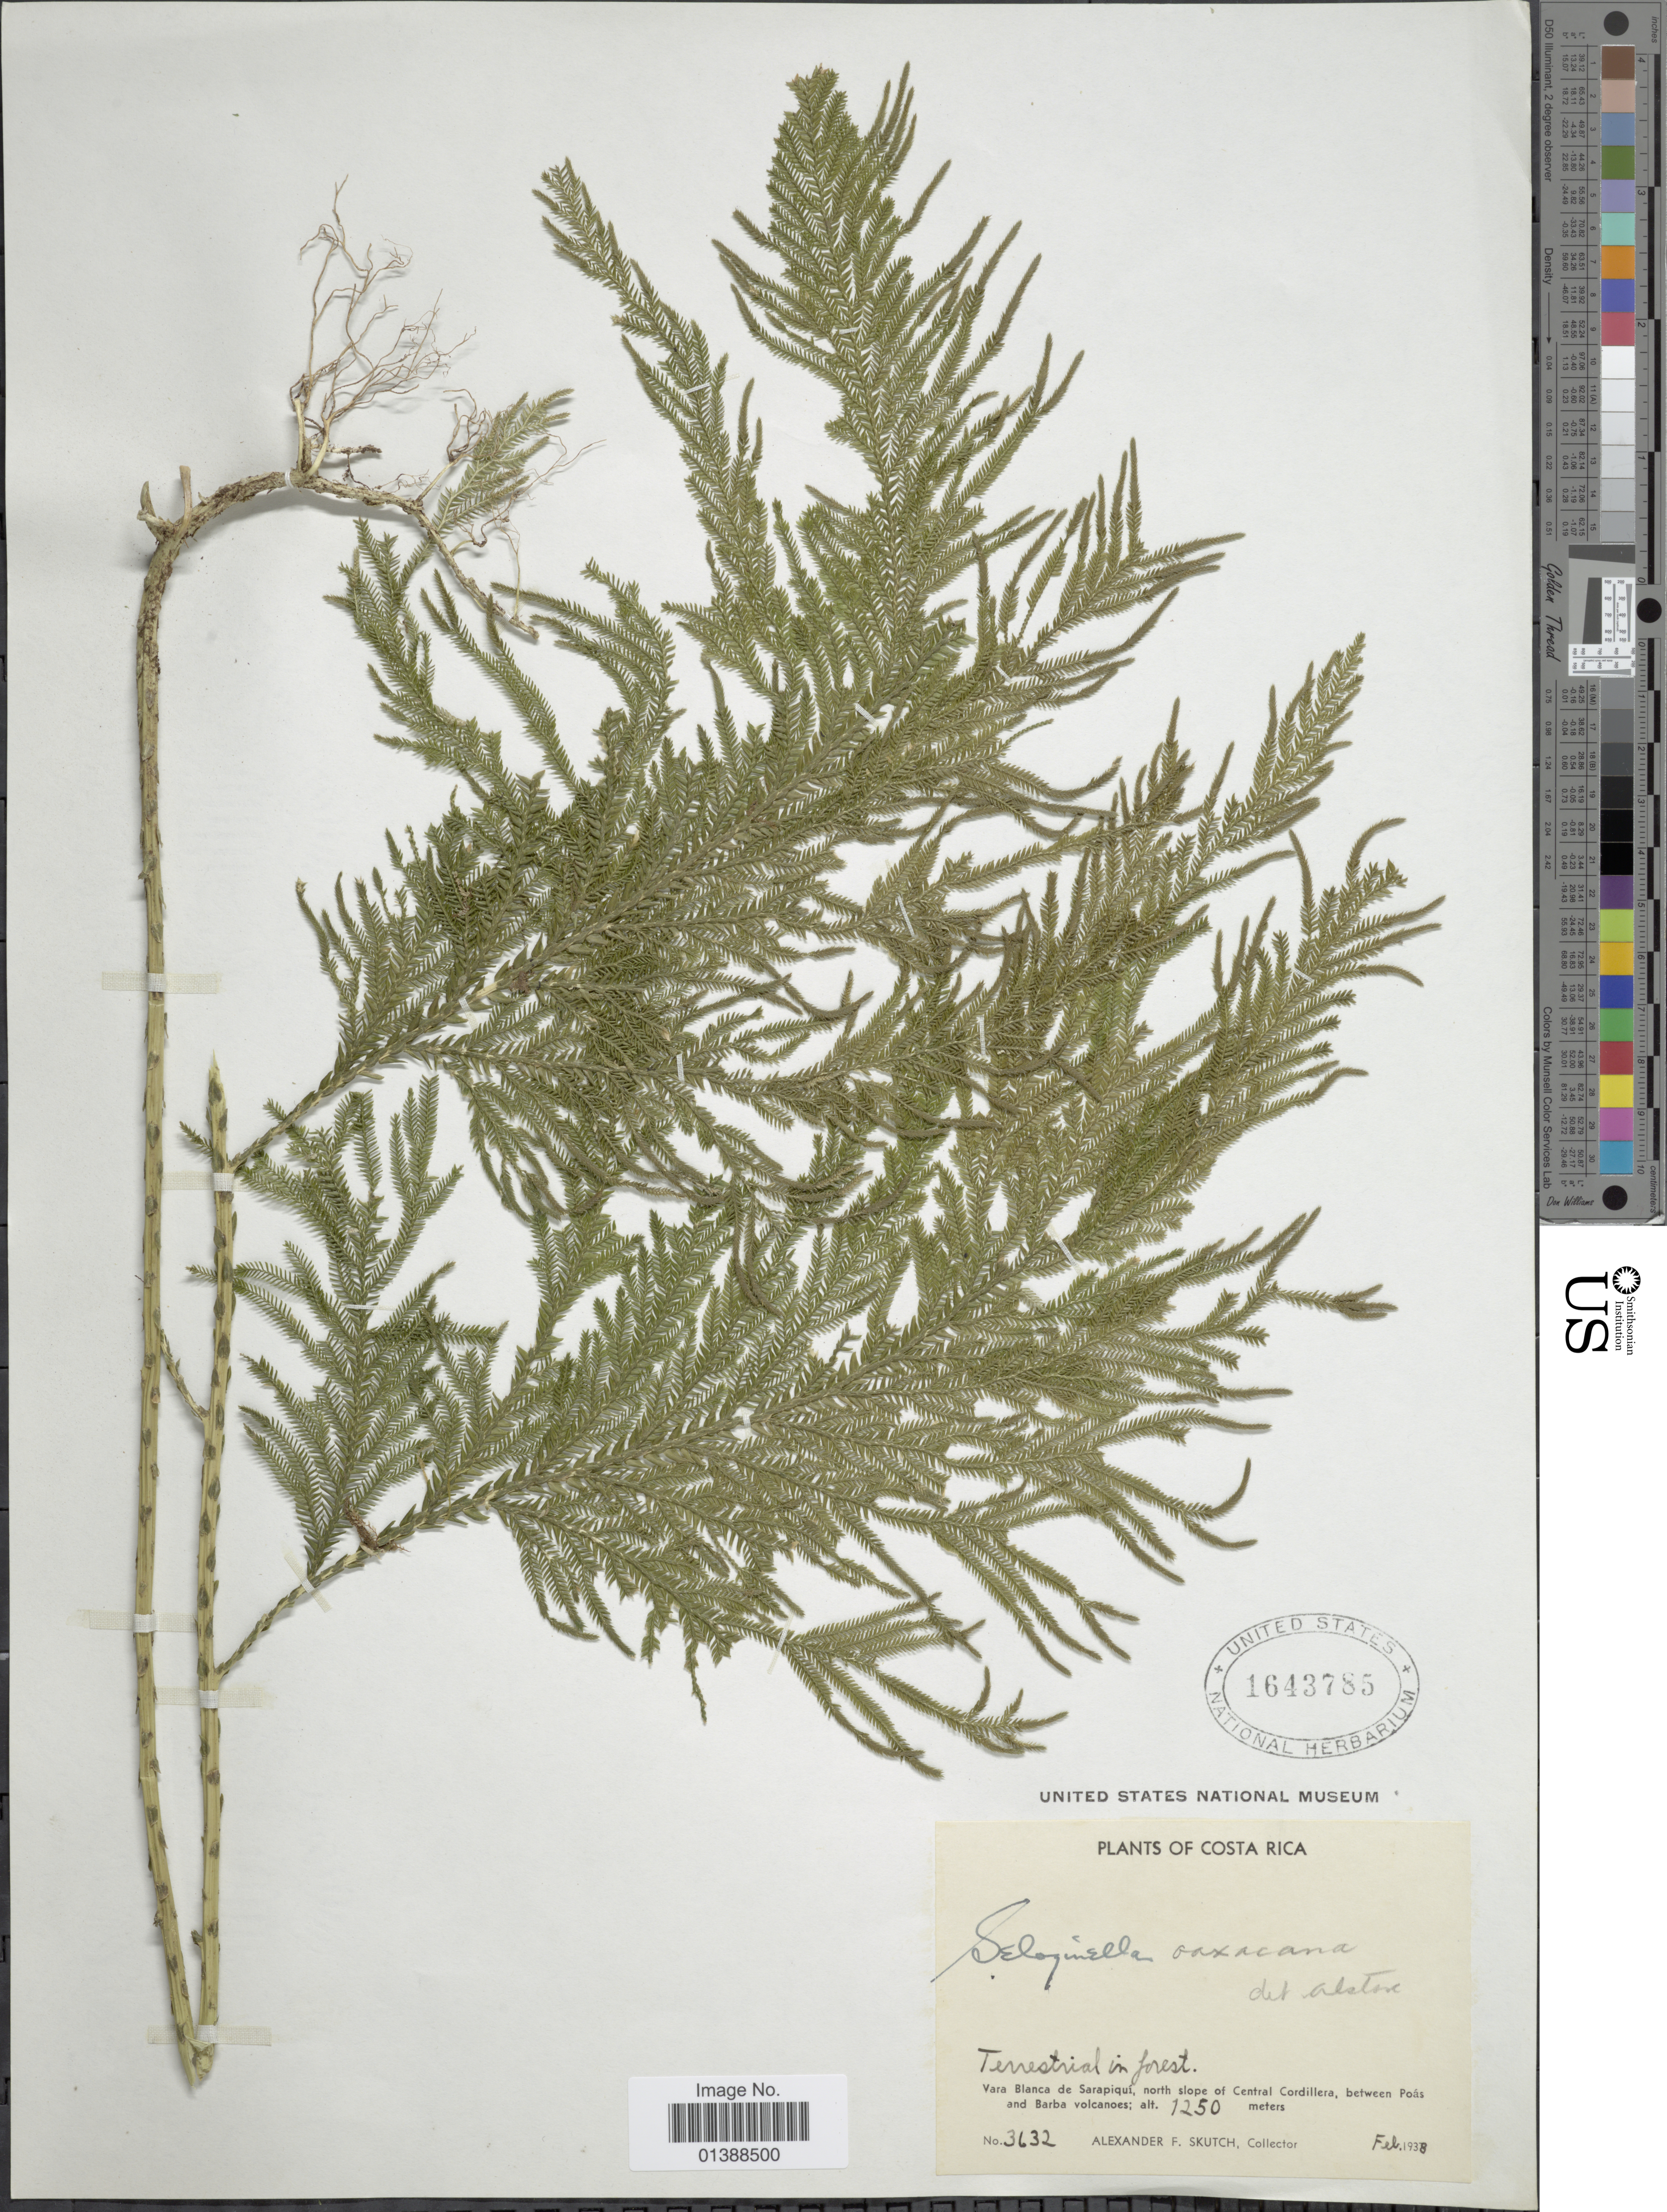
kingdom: Plantae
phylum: Tracheophyta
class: Lycopodiopsida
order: Selaginellales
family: Selaginellaceae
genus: Selaginella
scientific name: Selaginella oaxacana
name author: Spring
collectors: A. F. Skutch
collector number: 3632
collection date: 1938-02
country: Costa Rica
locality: Vara Blanca de Sarapiquí, North slope of Central Cordillera, between Poás and Barba volcanoes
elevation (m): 1250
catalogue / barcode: US 1643785